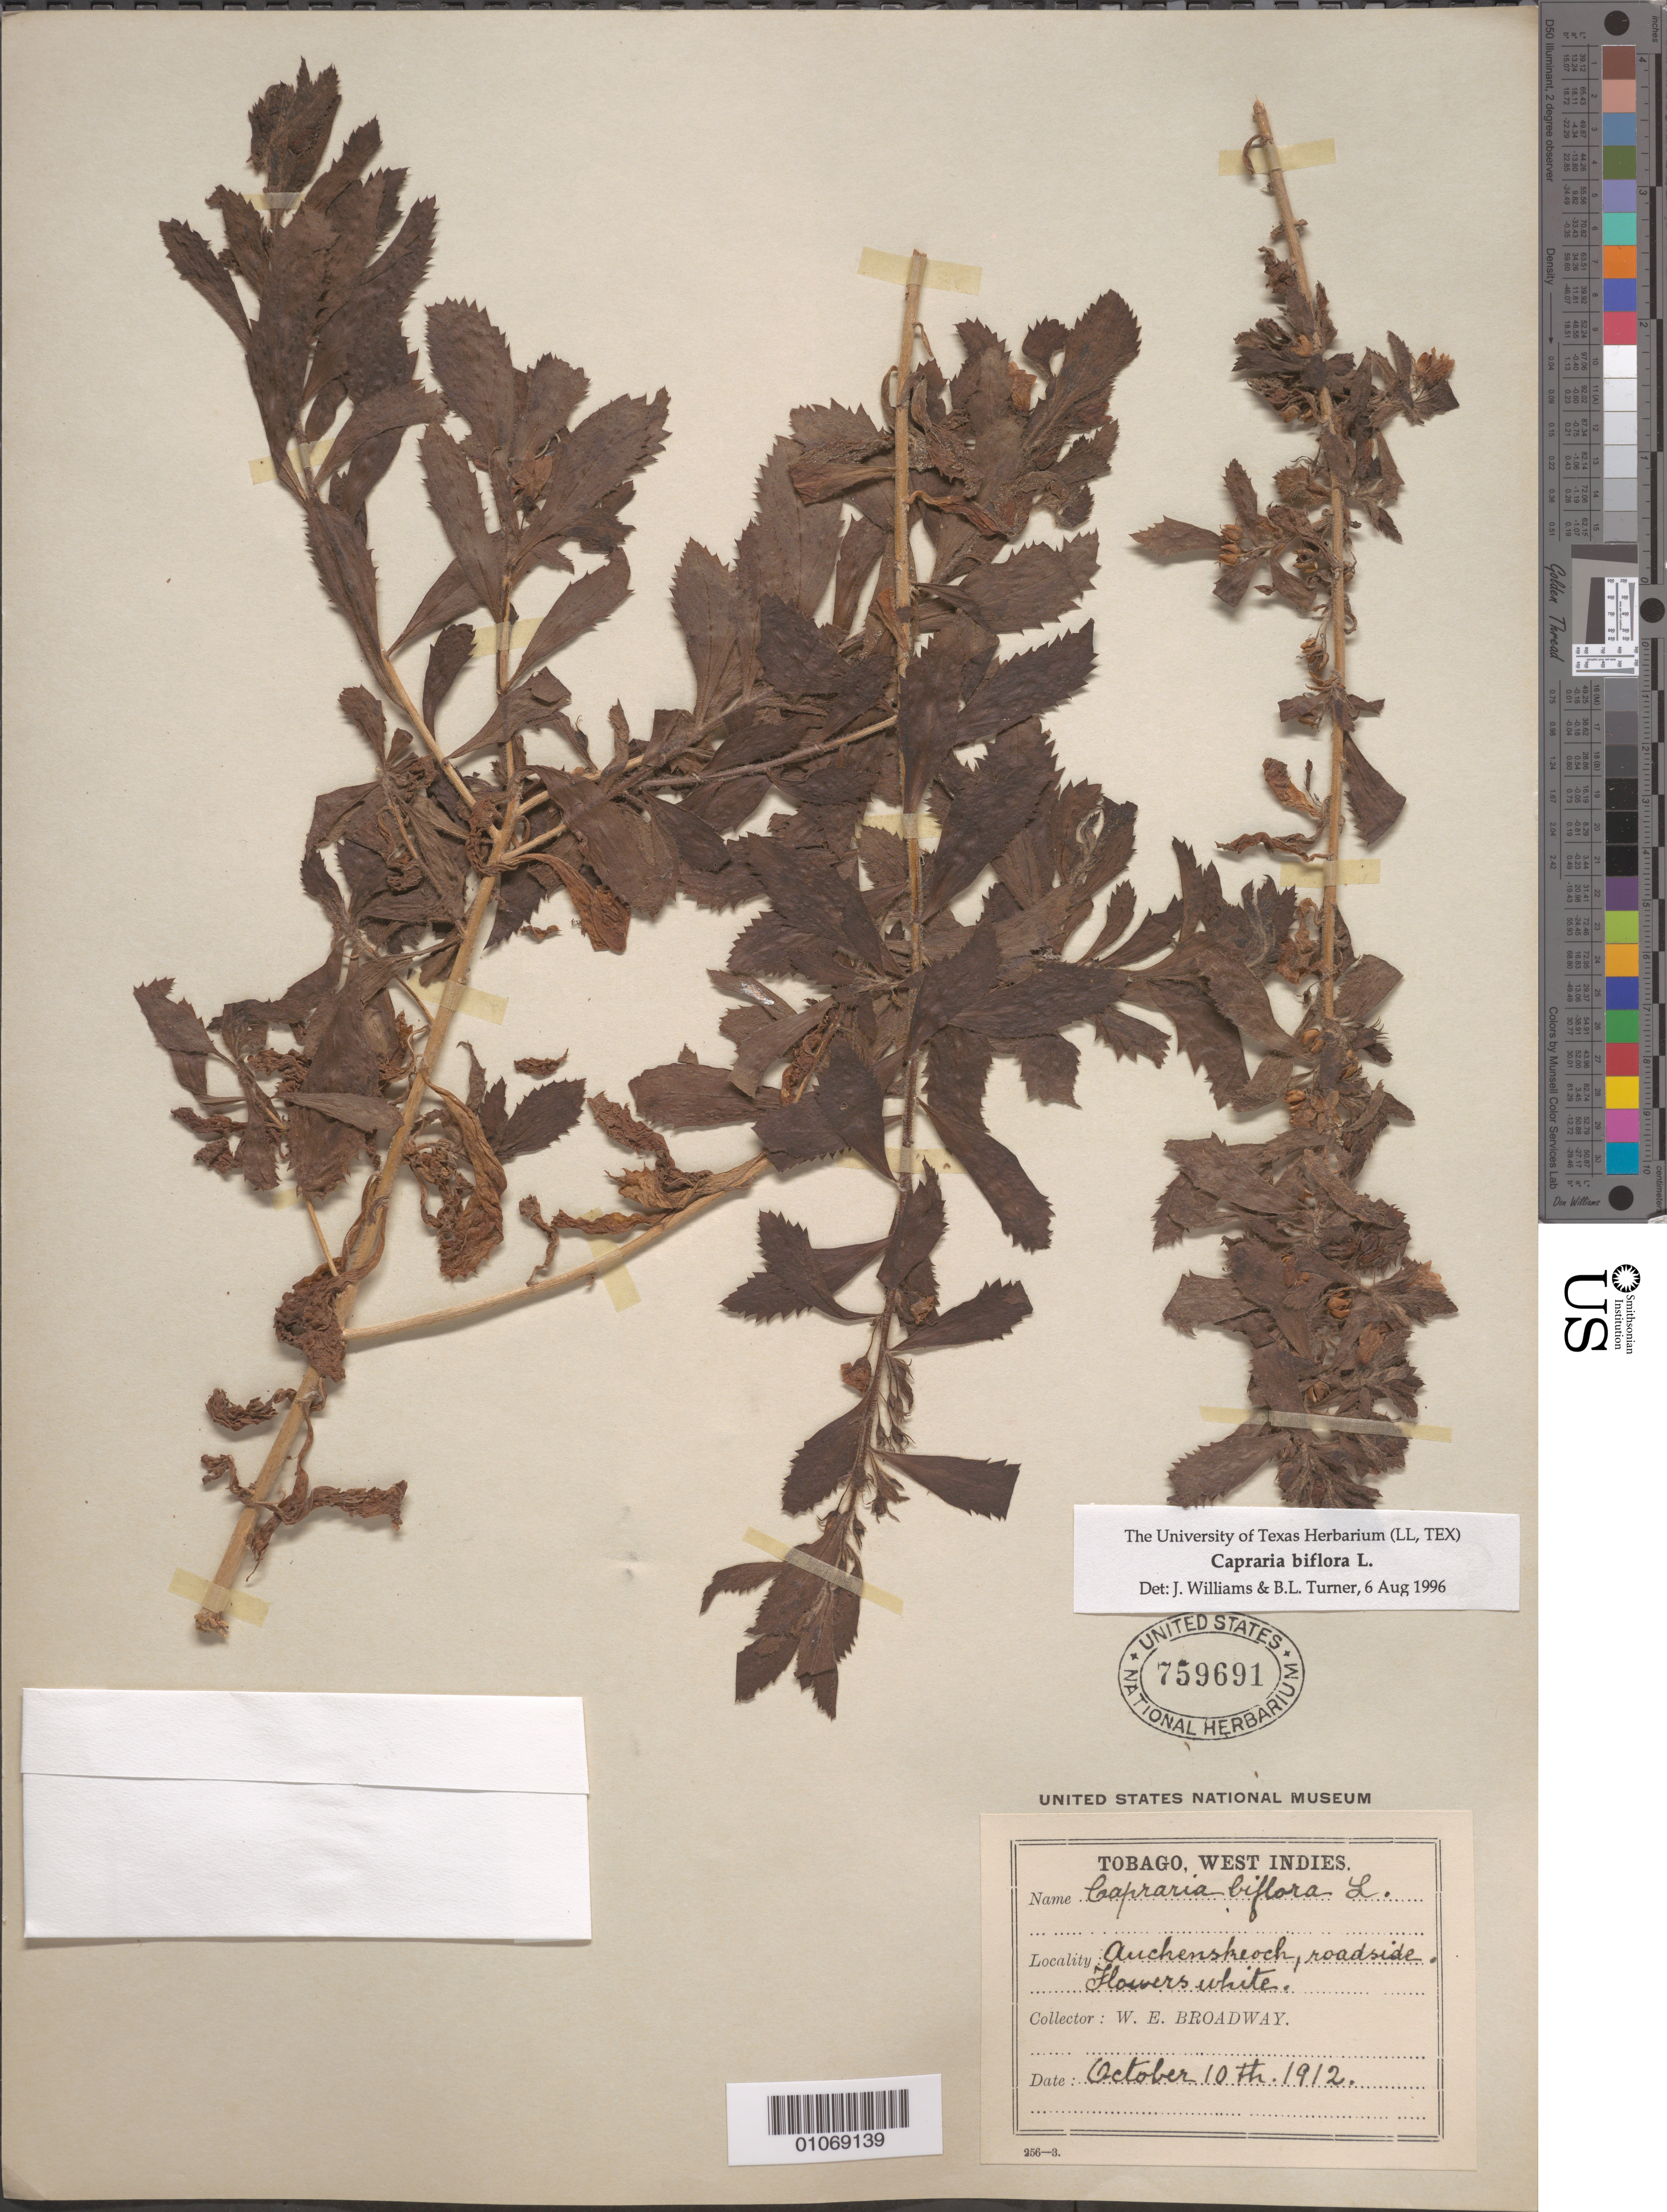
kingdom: Plantae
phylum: Tracheophyta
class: Magnoliopsida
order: Lamiales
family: Scrophulariaceae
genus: Capraria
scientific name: Capraria biflora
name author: L.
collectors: W. E. Broadway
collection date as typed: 10 Oct 1912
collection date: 1912-10-10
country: Trinidad and Tobago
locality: Tobago. Auchensheoch, roadside.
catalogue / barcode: US 759691